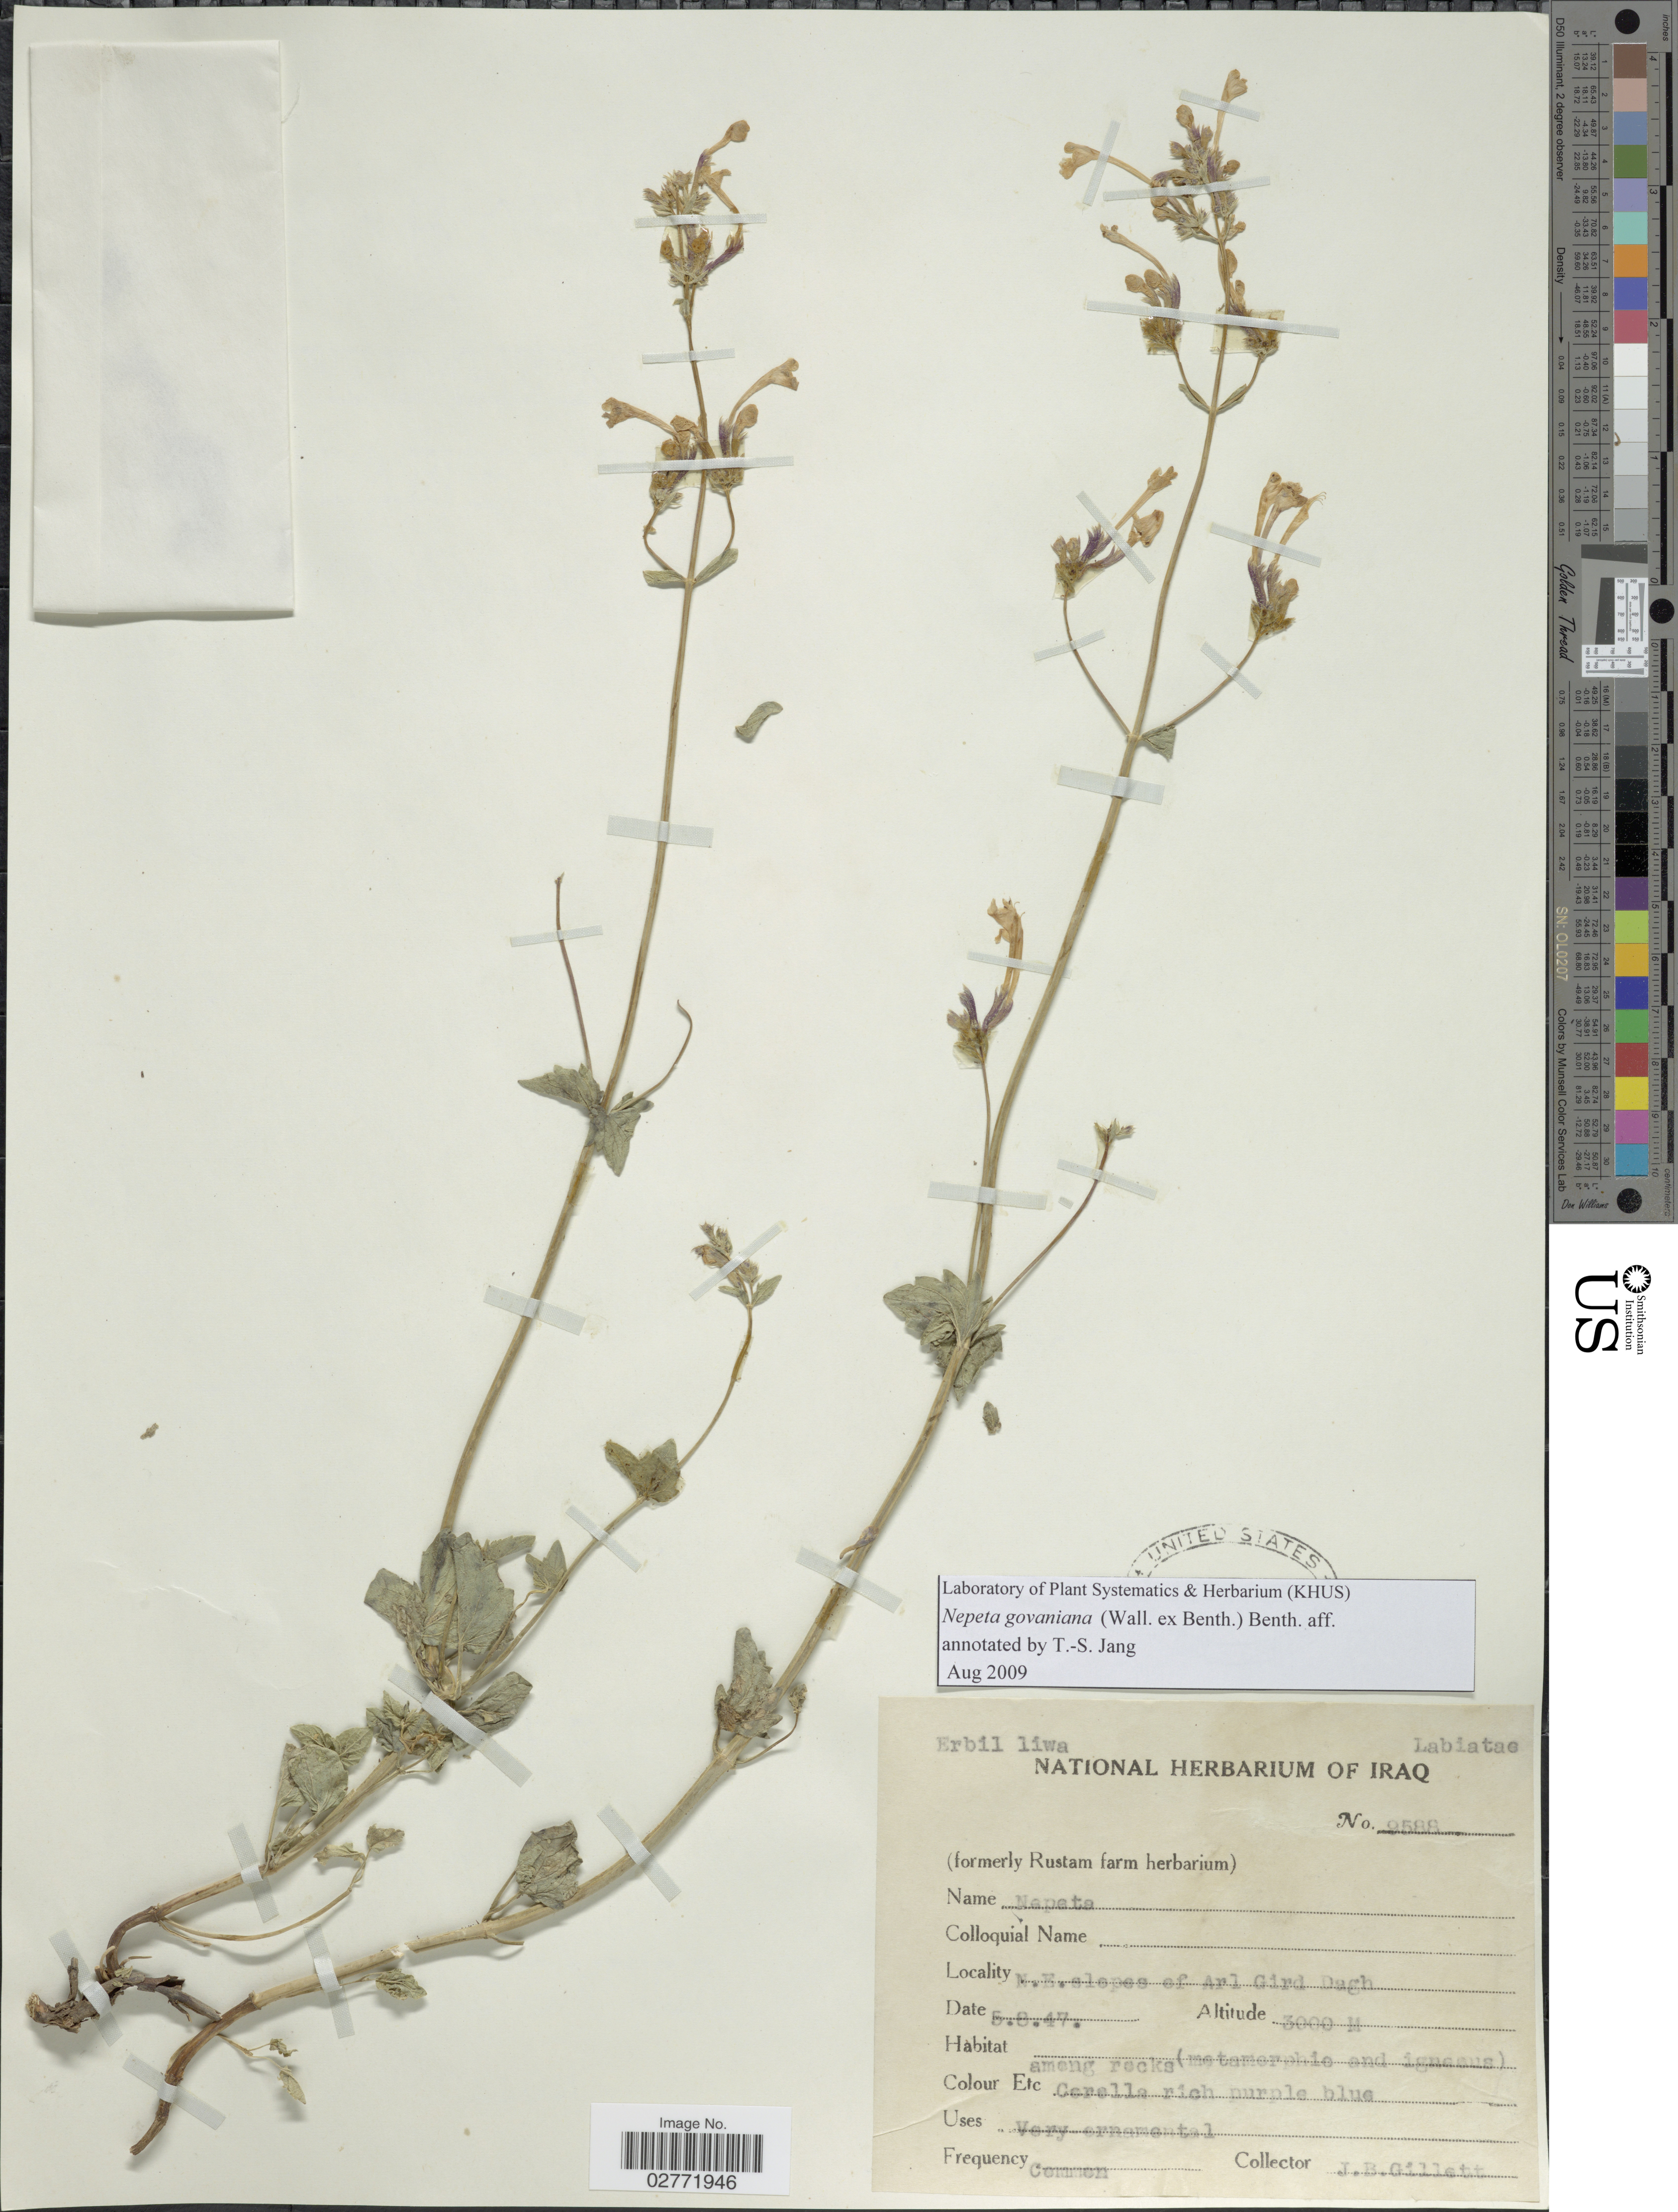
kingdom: Plantae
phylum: Tracheophyta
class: Magnoliopsida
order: Lamiales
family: Lamiaceae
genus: Nepeta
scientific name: Nepeta govaniana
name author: (Wall. ex Benth.) Benth.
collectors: J. B. Gillett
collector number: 9588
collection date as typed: Transcribed d/m/y: 5/8/47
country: Iraq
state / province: Arbīl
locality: Erbil liwa, N.E. slopes of Arl Gird Dagh.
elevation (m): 3000